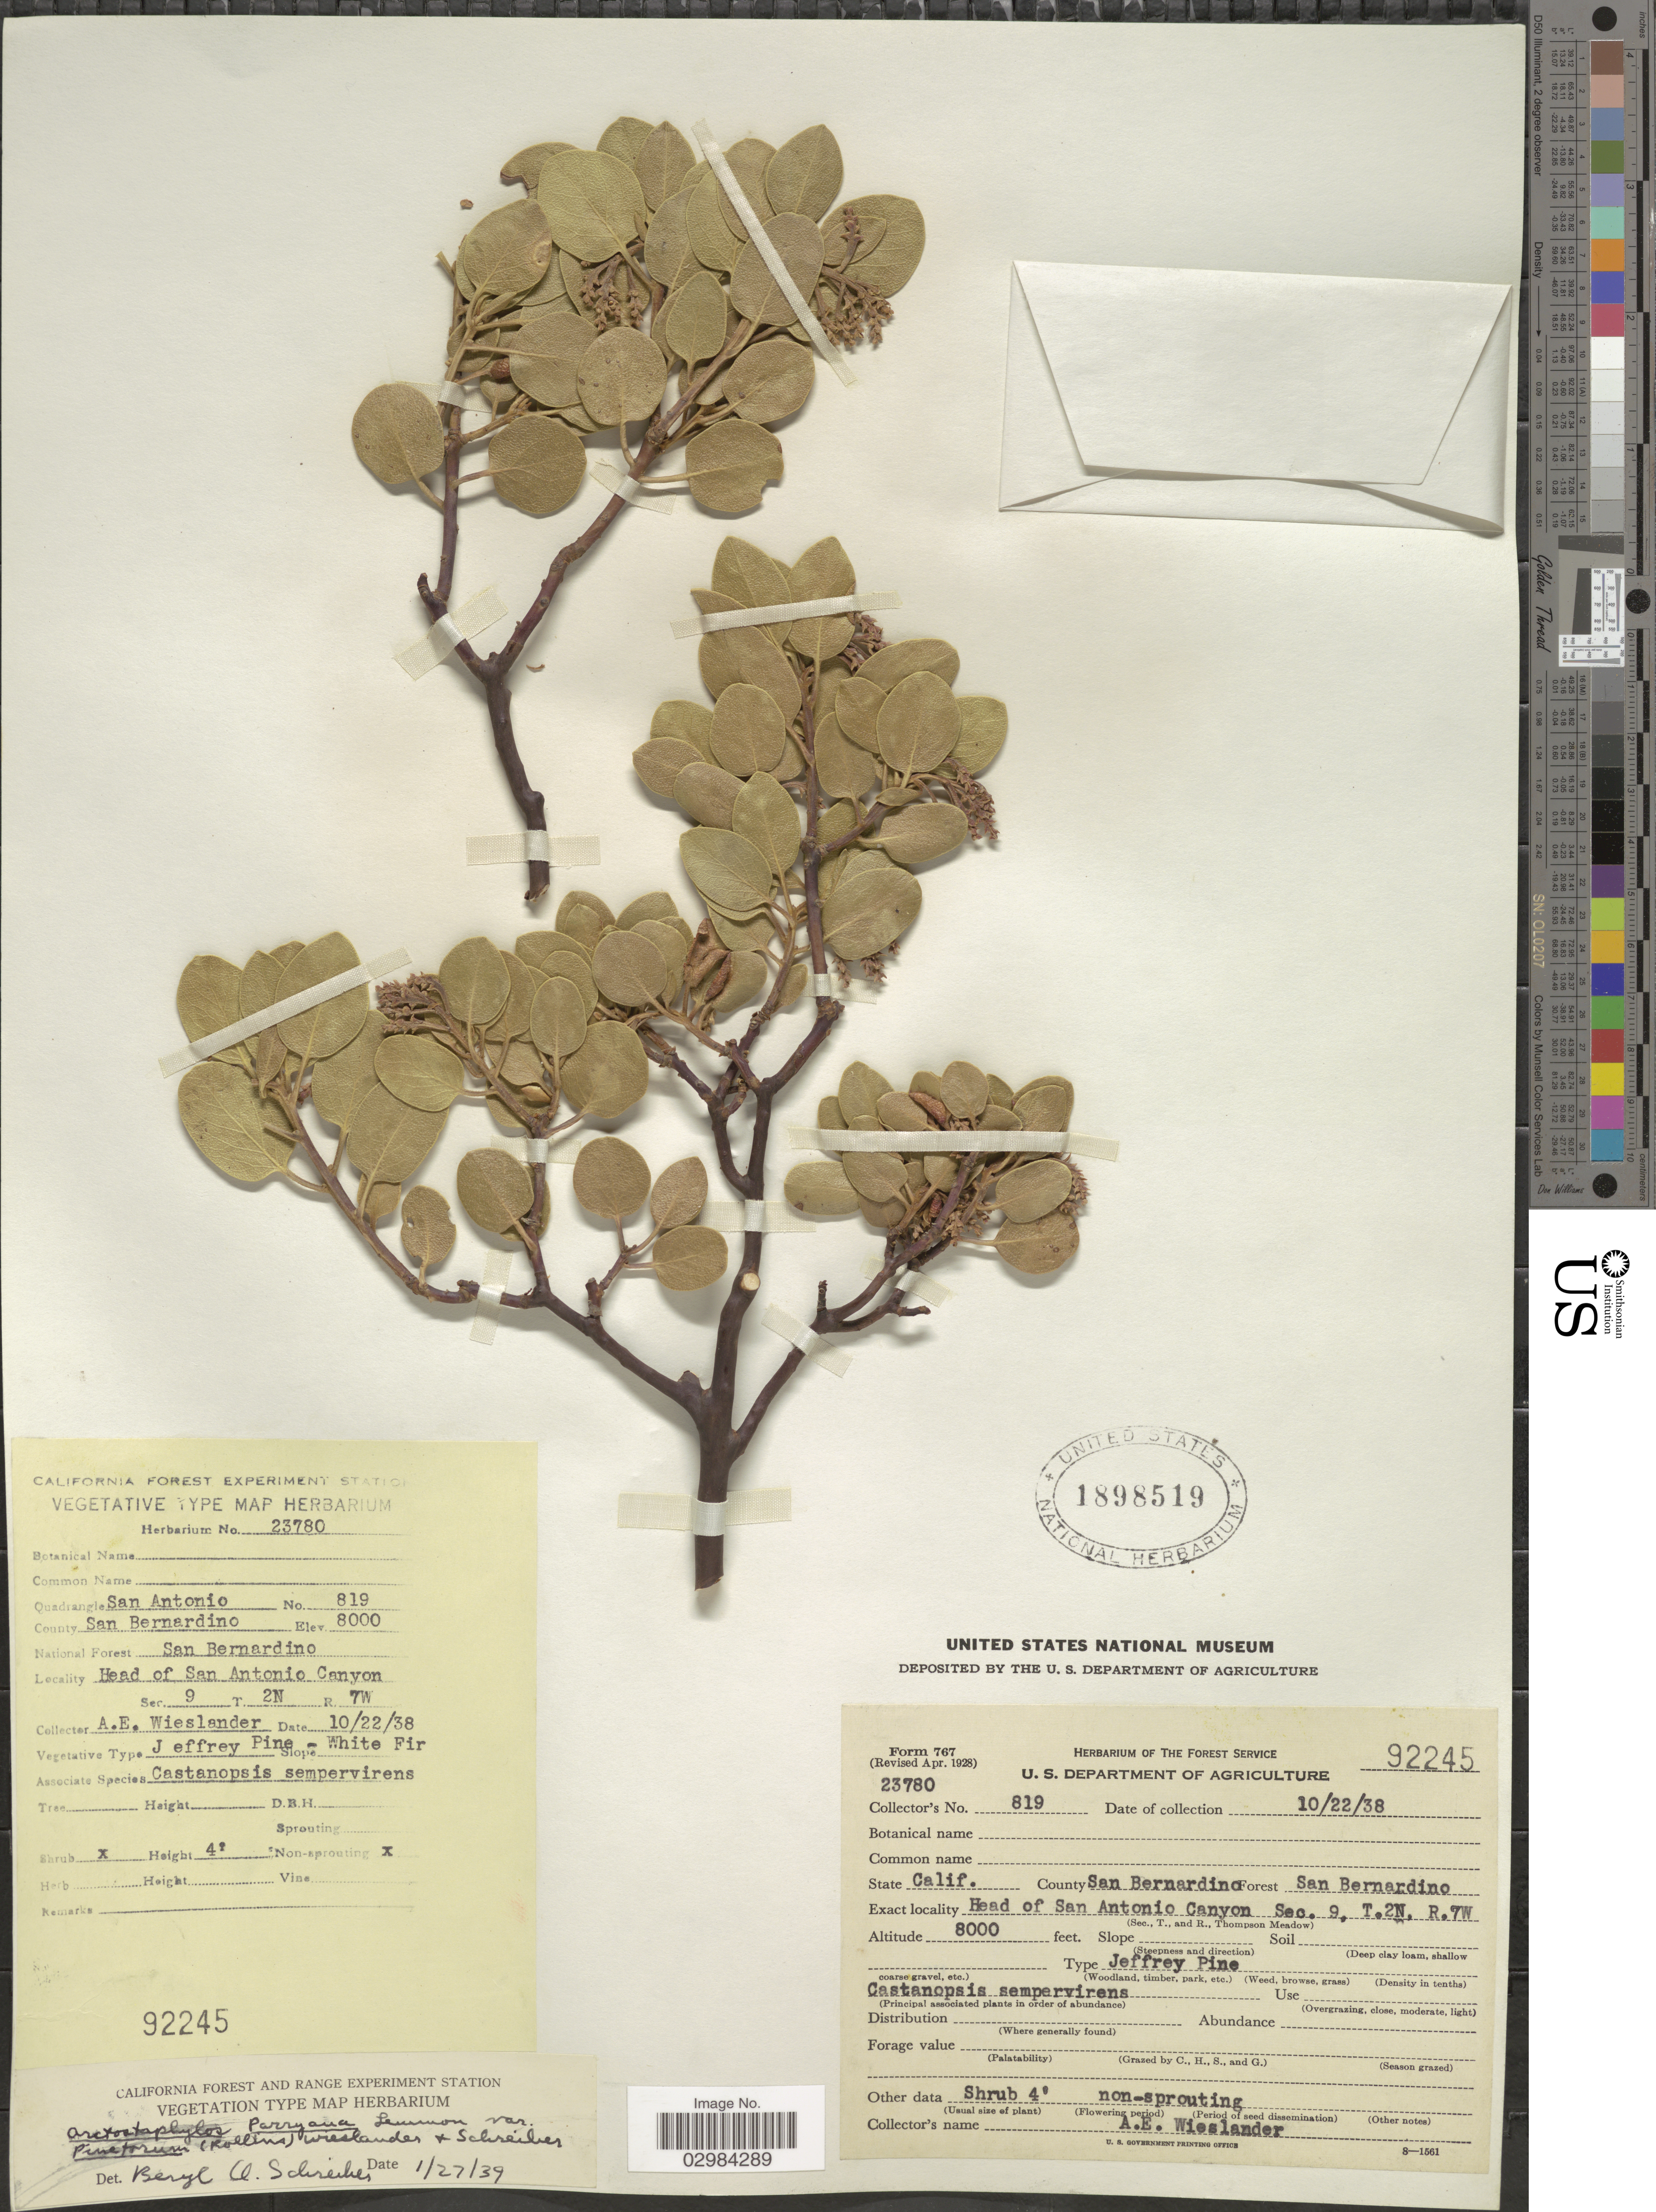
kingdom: Plantae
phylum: Tracheophyta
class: Magnoliopsida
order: Ericales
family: Ericaceae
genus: Arctostaphylos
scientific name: Arctostaphylos parryana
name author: Lemmon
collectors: A. E. Wieslander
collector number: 819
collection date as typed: Transcribed d/m/y: 22/10/38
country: United States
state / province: California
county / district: San Bernardino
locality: County San Bernardino, Forest San Bernardino, Head of San Antonio Canyon, Sec. 9, T2N R7W, Jeffrey Pine.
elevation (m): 2438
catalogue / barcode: US 1898519